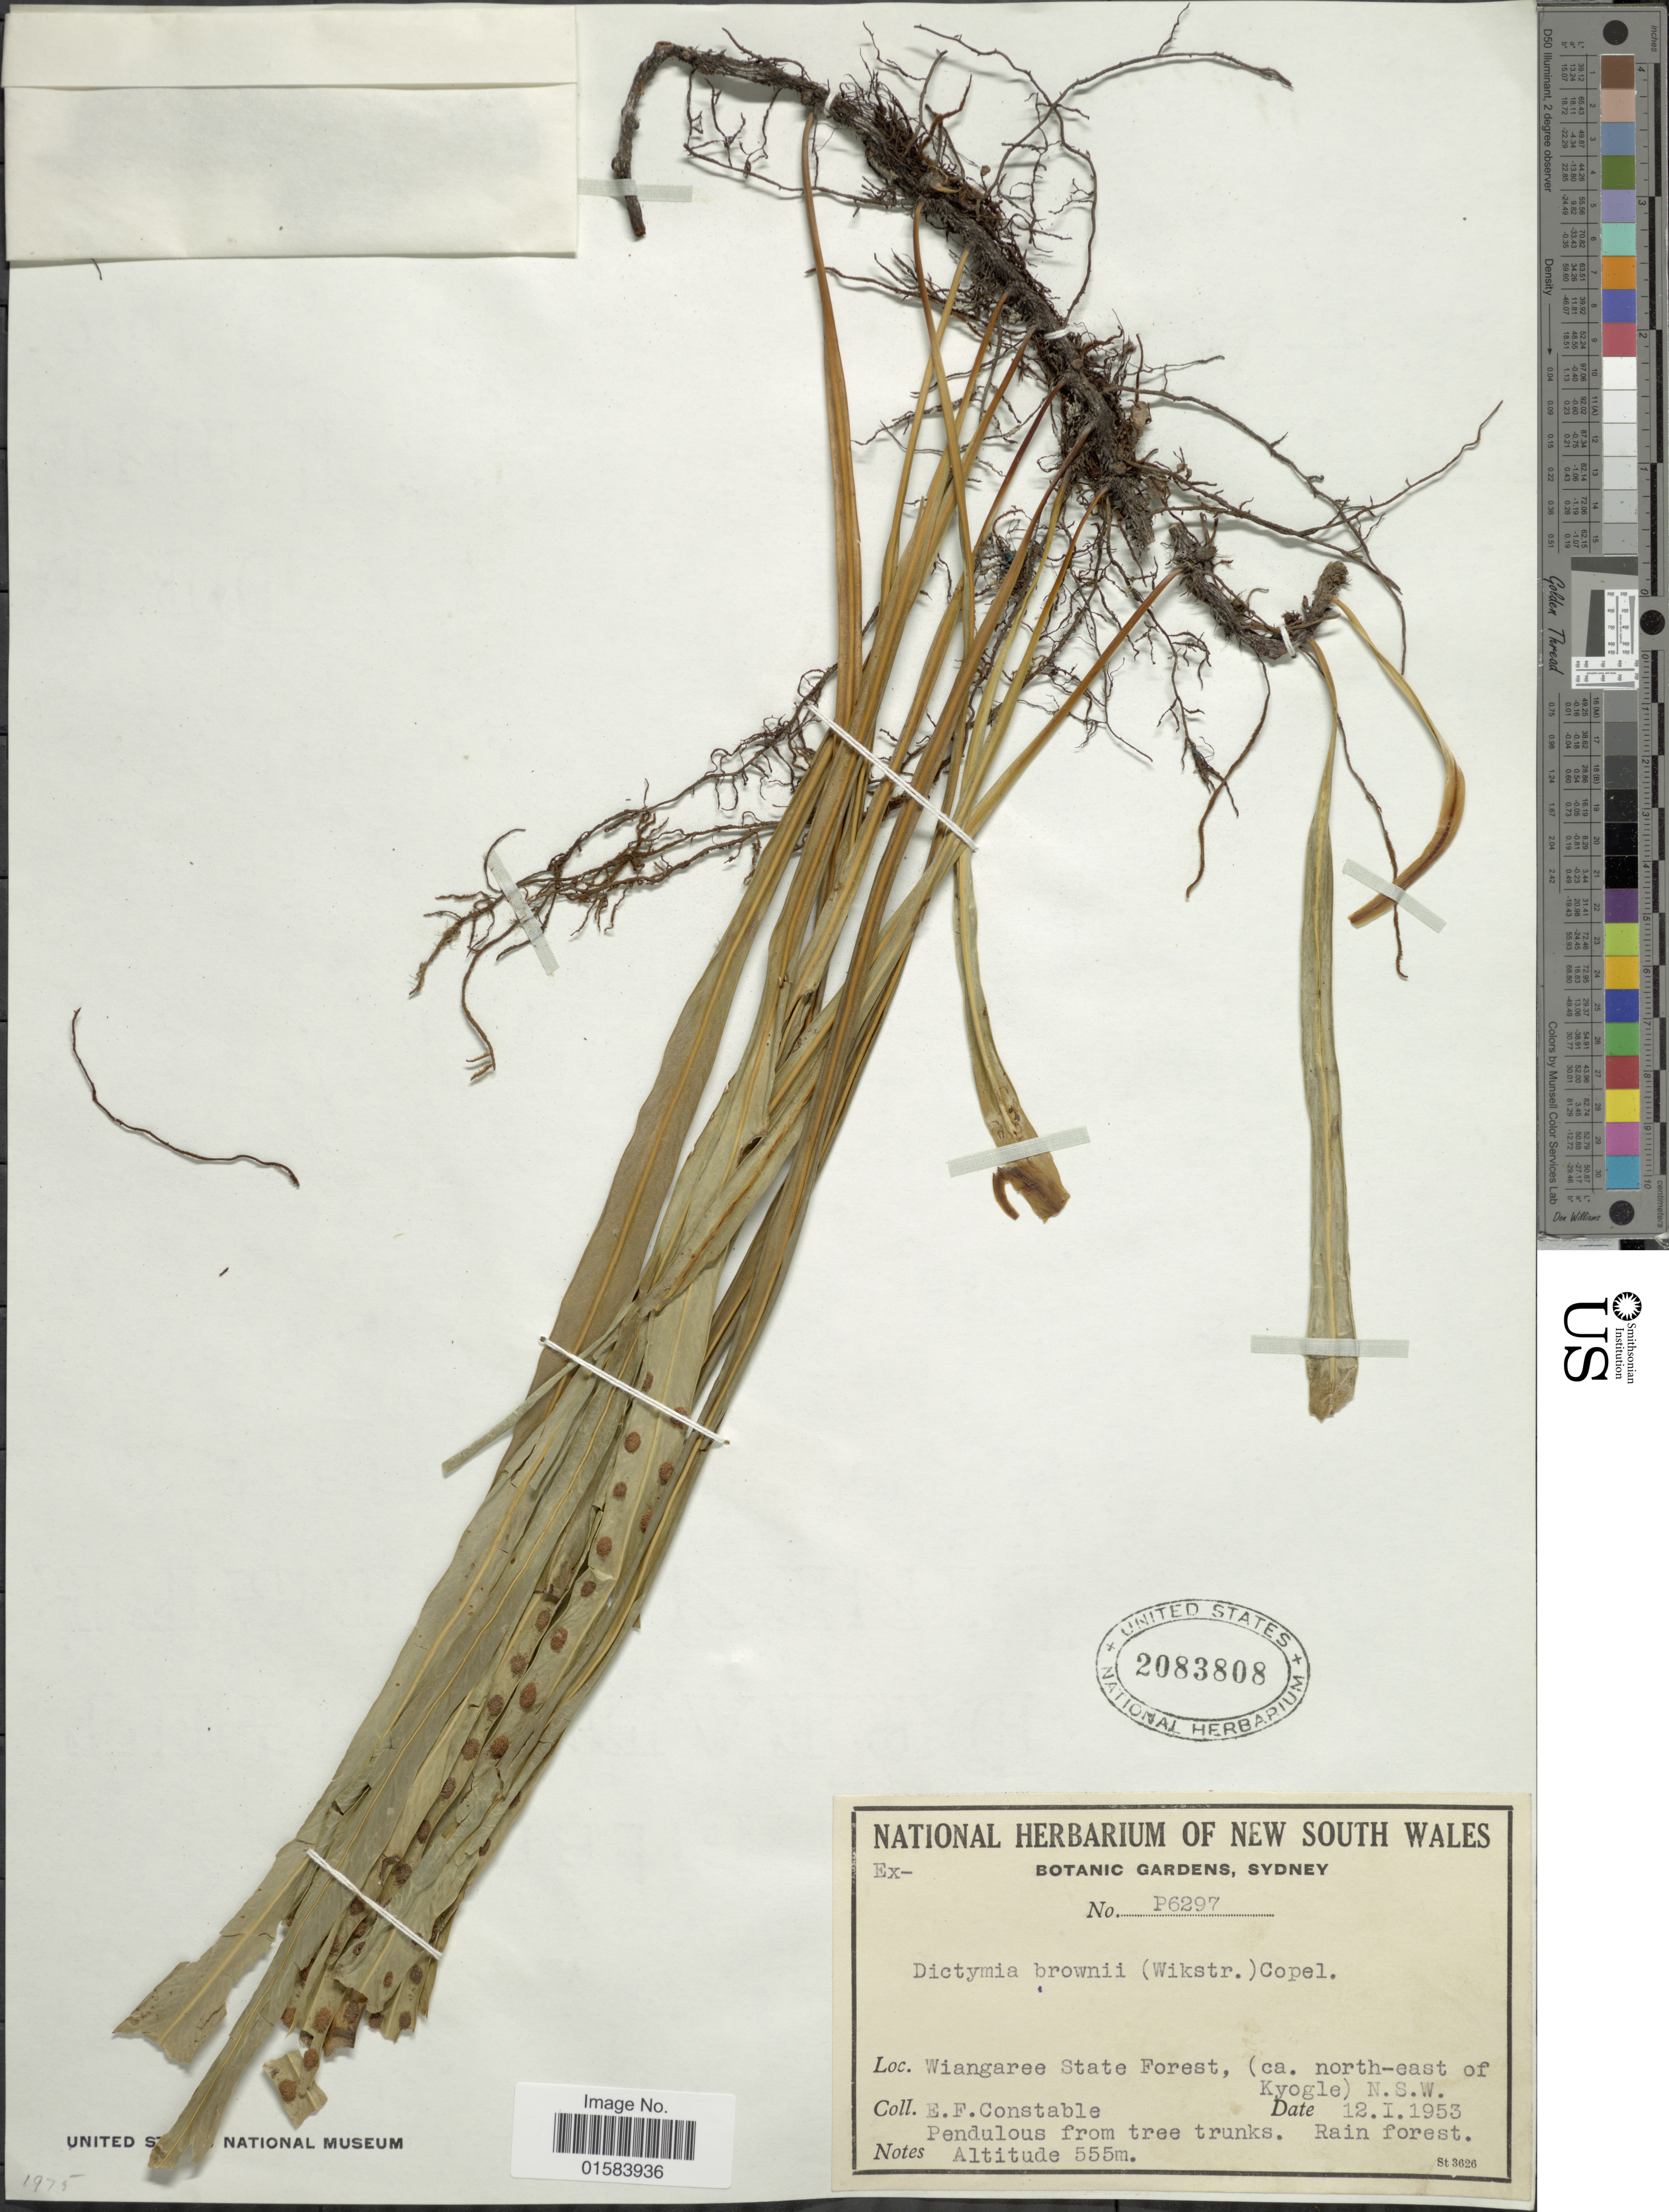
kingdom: Plantae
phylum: Tracheophyta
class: Polypodiopsida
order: Polypodiales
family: Polypodiaceae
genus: Dictymia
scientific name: Dictymia brownii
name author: (Wikstr.) Copel.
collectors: E. F. Constable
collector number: P6297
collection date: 1953-01-12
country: Australia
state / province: New South Wales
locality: Wiangaree State Forest, (ca. north-east of Kyogle)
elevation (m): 555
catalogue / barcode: US 2083808